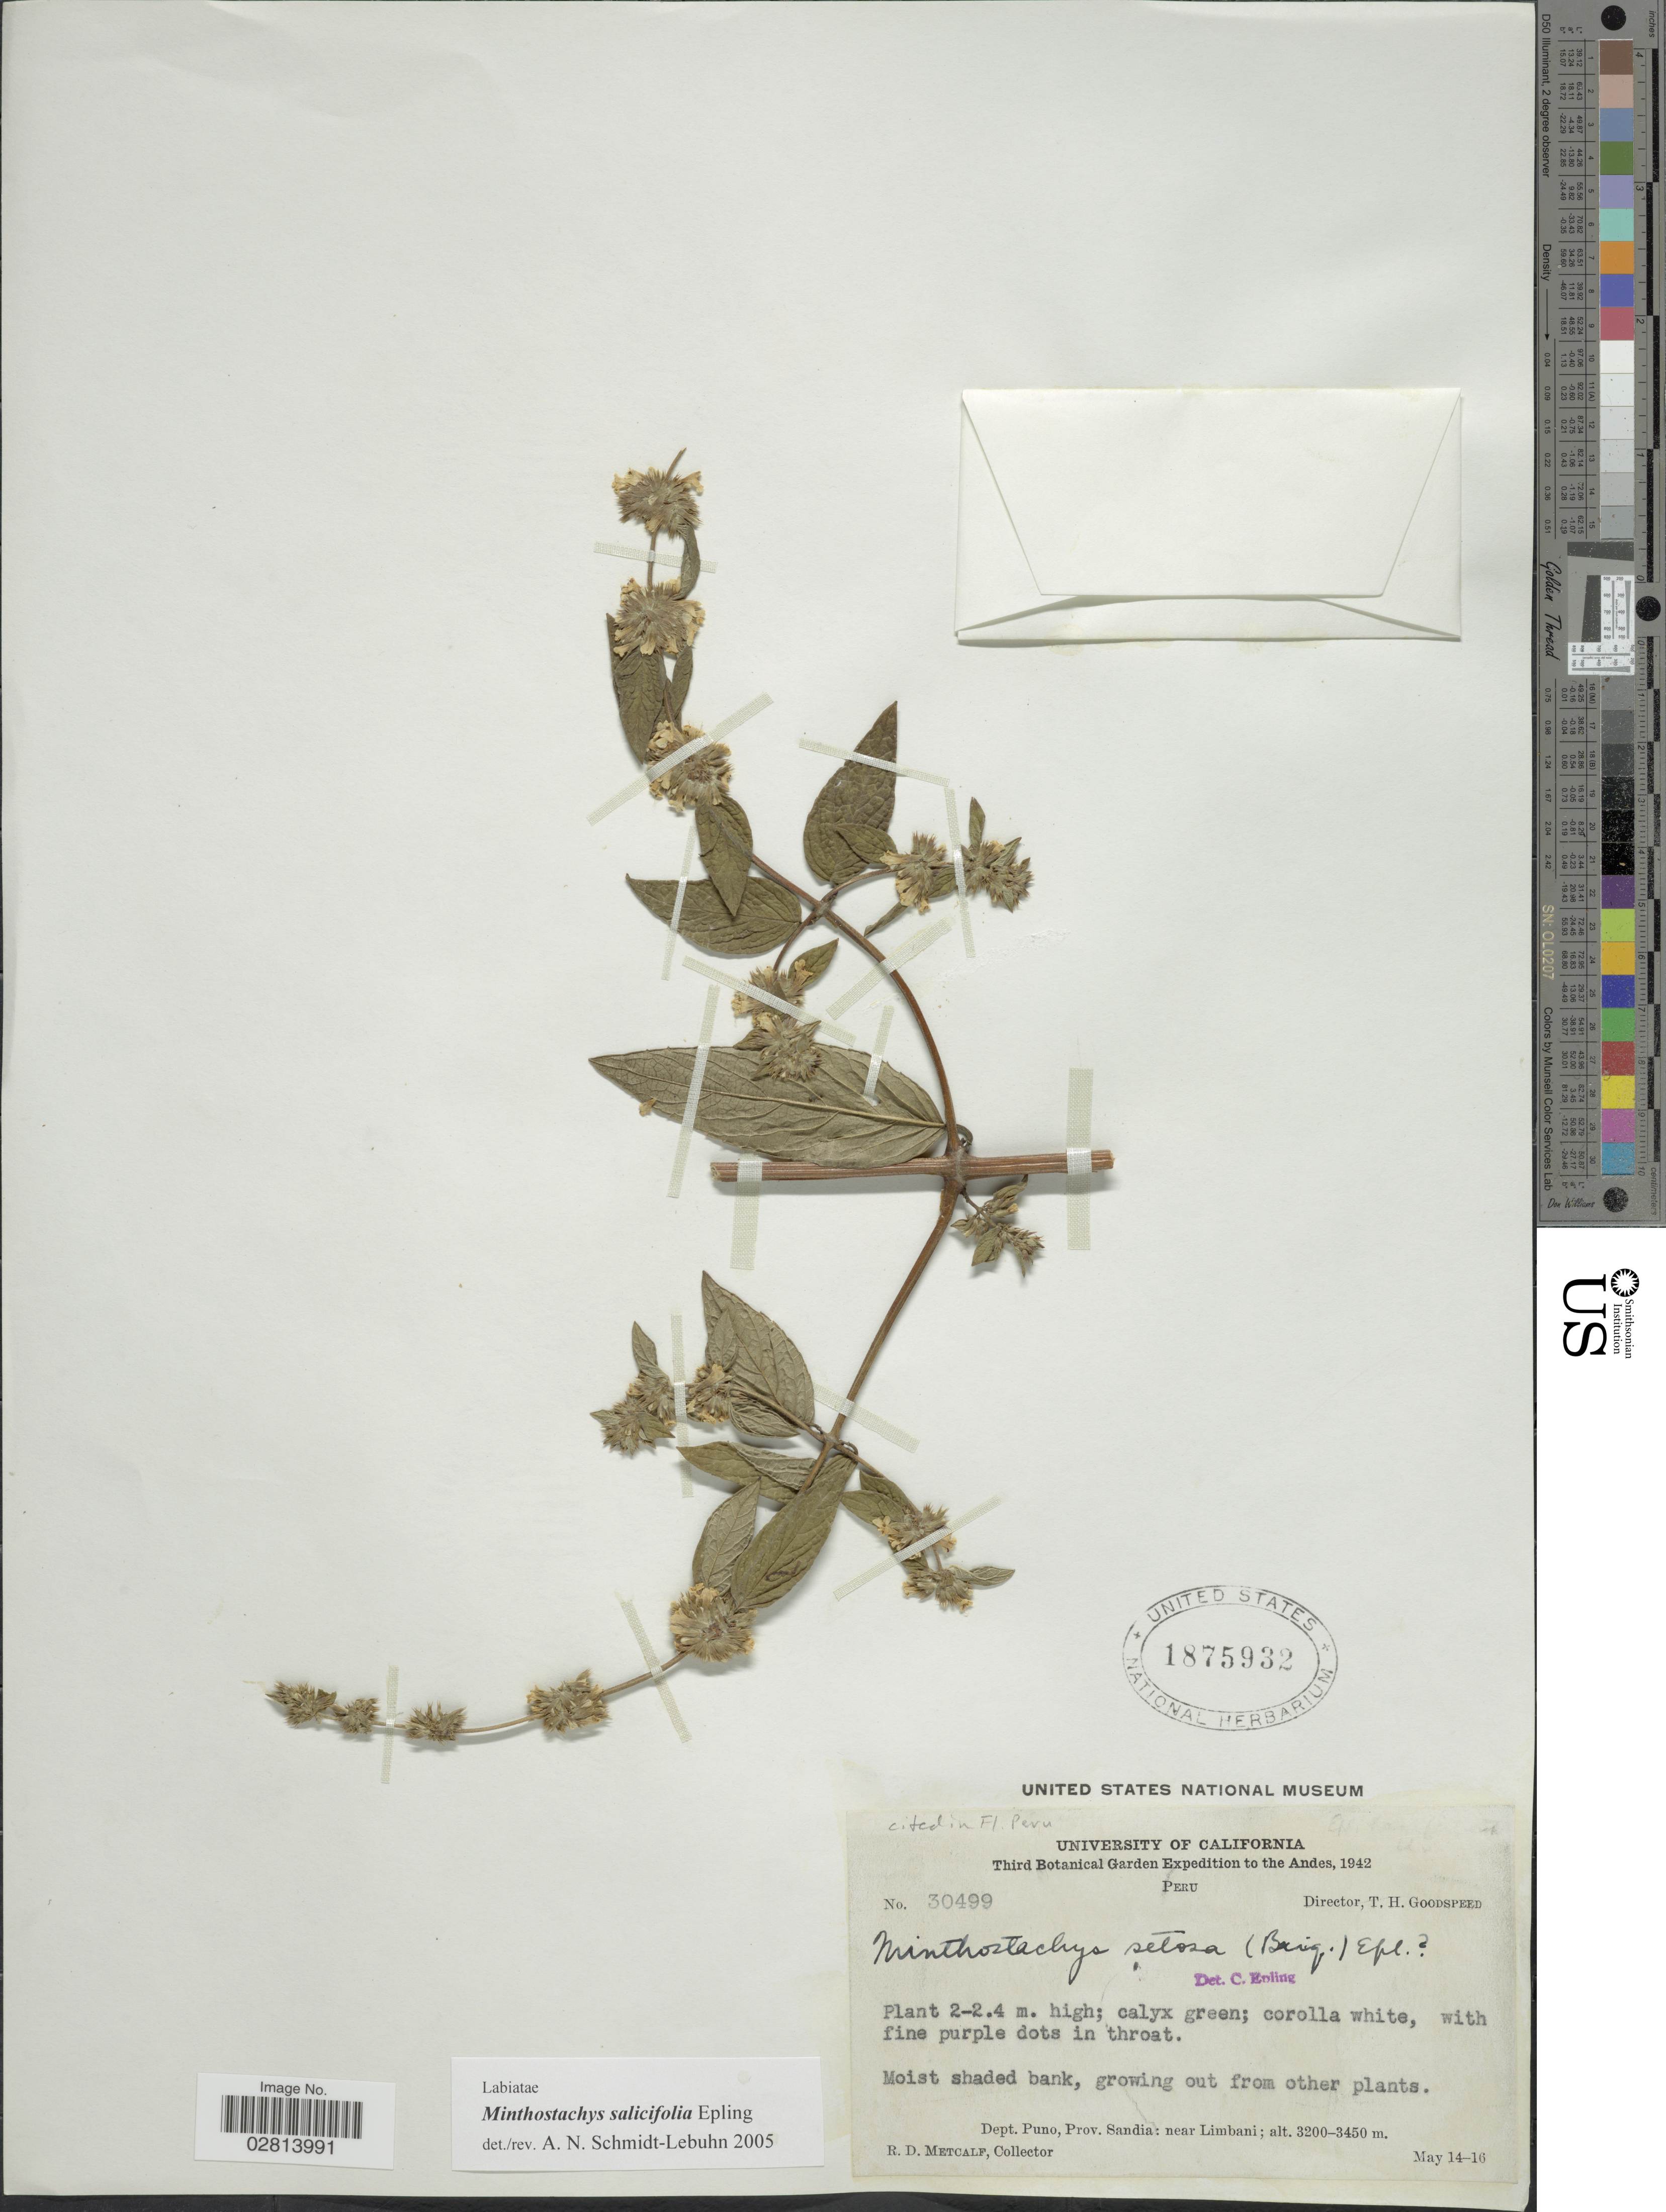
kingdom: Plantae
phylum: Tracheophyta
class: Magnoliopsida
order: Lamiales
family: Lamiaceae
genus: Minthostachys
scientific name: Minthostachys salicifolia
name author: Epling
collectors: R. D. Metcalf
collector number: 30499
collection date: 1942-05-14/1942-05-16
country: Peru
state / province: Puno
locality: Andes. Dept. Puno, Prov. Sandia: near Limbani.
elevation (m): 3200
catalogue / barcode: US 1875932